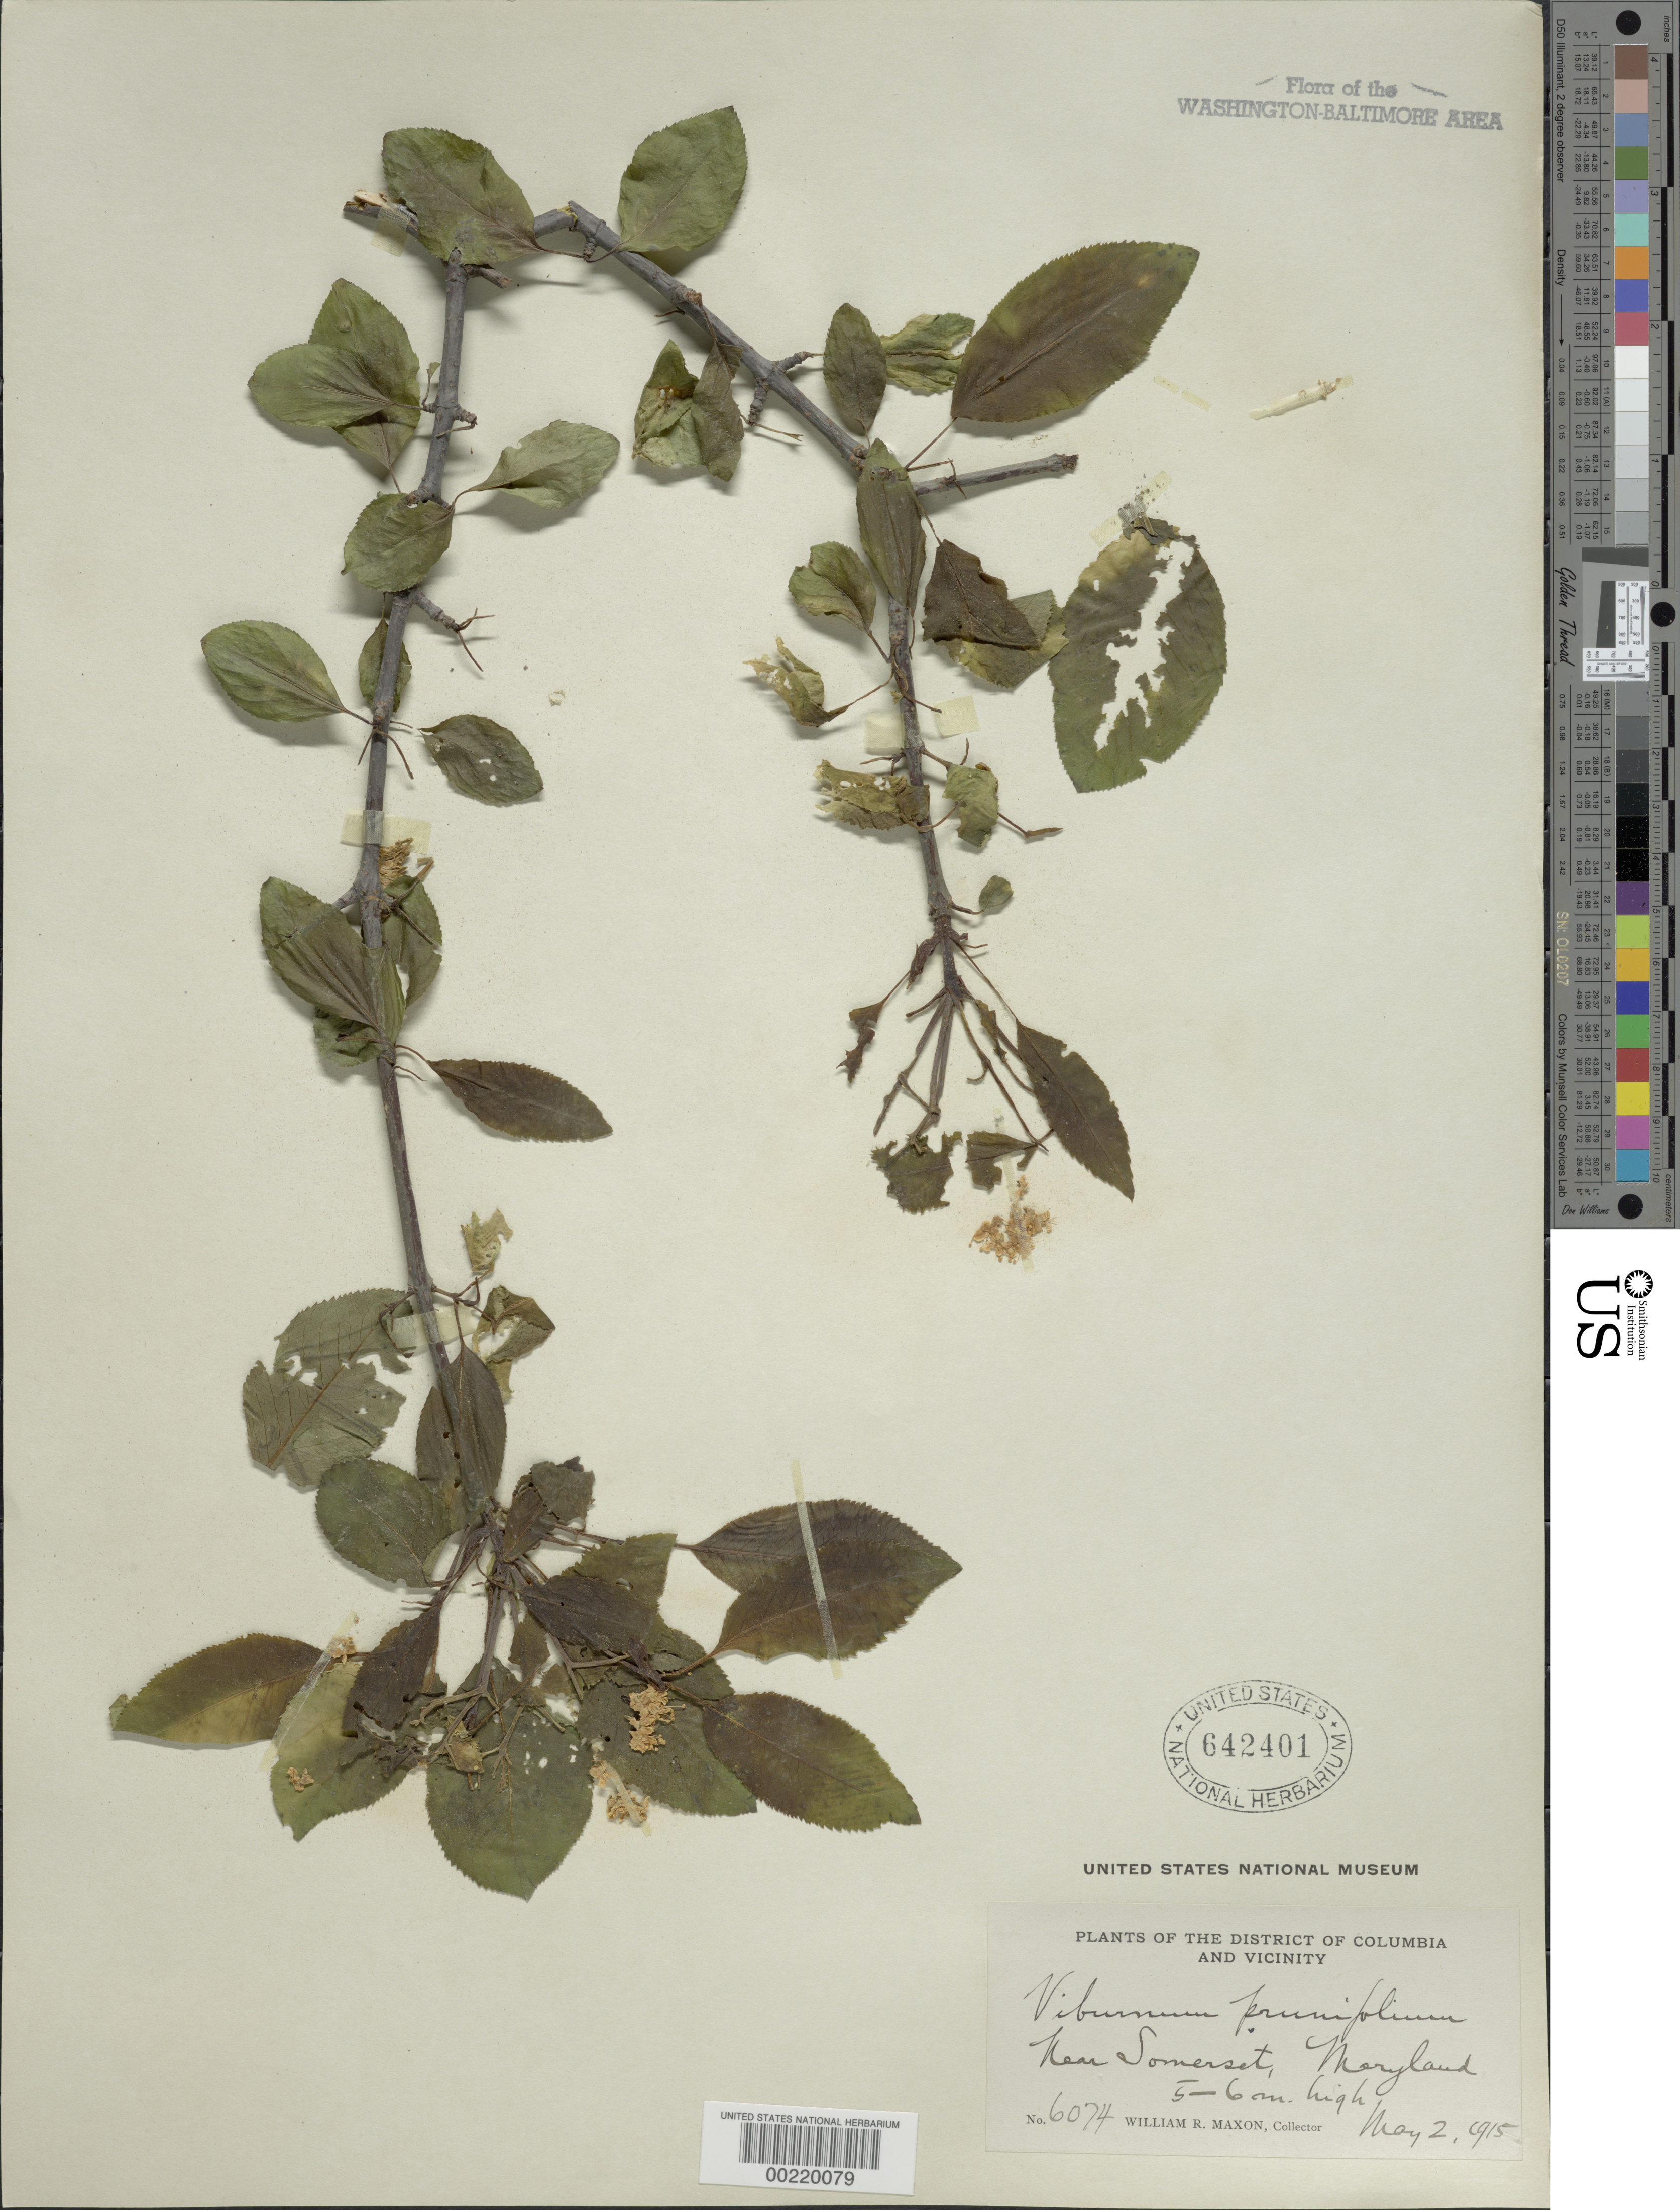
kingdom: Plantae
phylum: Tracheophyta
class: Magnoliopsida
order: Dipsacales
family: Viburnaceae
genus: Viburnum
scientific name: Viburnum prunifolium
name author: L.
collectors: W. R. Maxon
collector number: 6074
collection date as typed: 02 May 1915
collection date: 1915-05-02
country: United States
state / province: Maryland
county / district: Montgomery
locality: Near Somerset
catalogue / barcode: US 642401